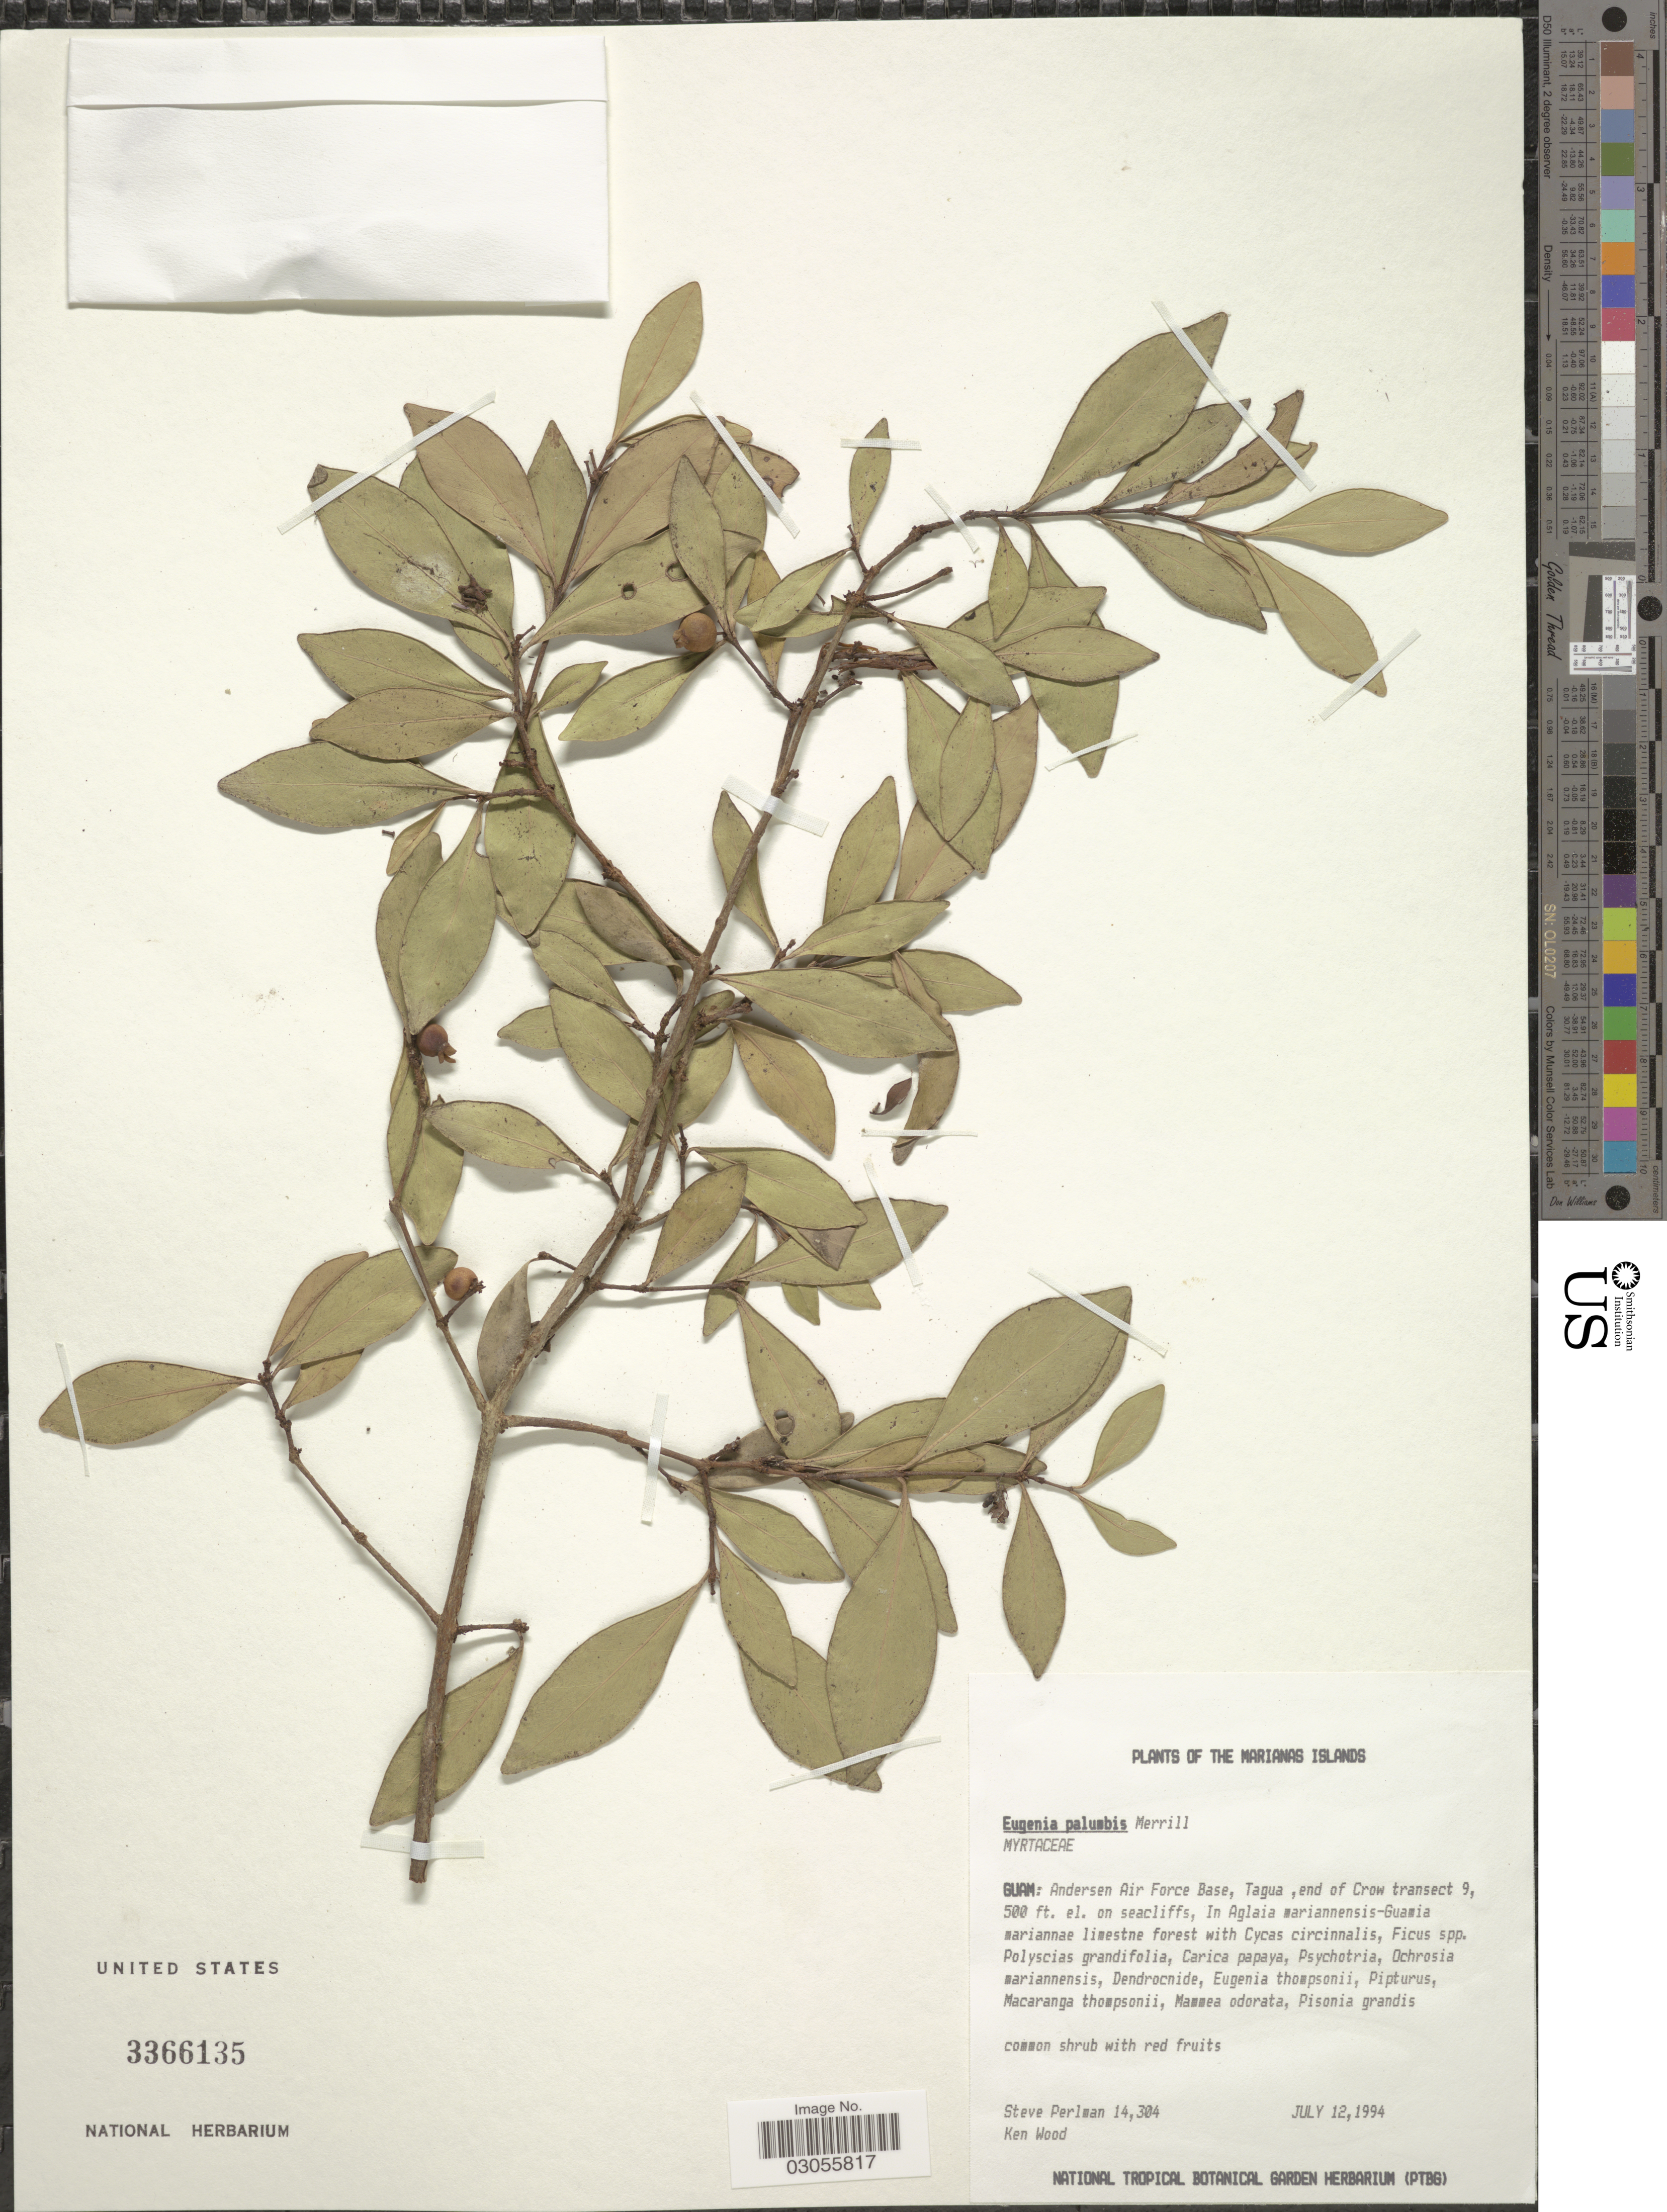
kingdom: Plantae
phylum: Tracheophyta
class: Magnoliopsida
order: Myrtales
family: Myrtaceae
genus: Eugenia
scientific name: Eugenia palumbis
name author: Merr.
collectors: S. Perlman & K. Wood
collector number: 14304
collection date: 1994-07-12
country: Guam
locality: Marianas Islands. Andersen Air Force Base, Tagua, end of Crow transect 9.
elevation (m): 152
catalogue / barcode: US 3366135